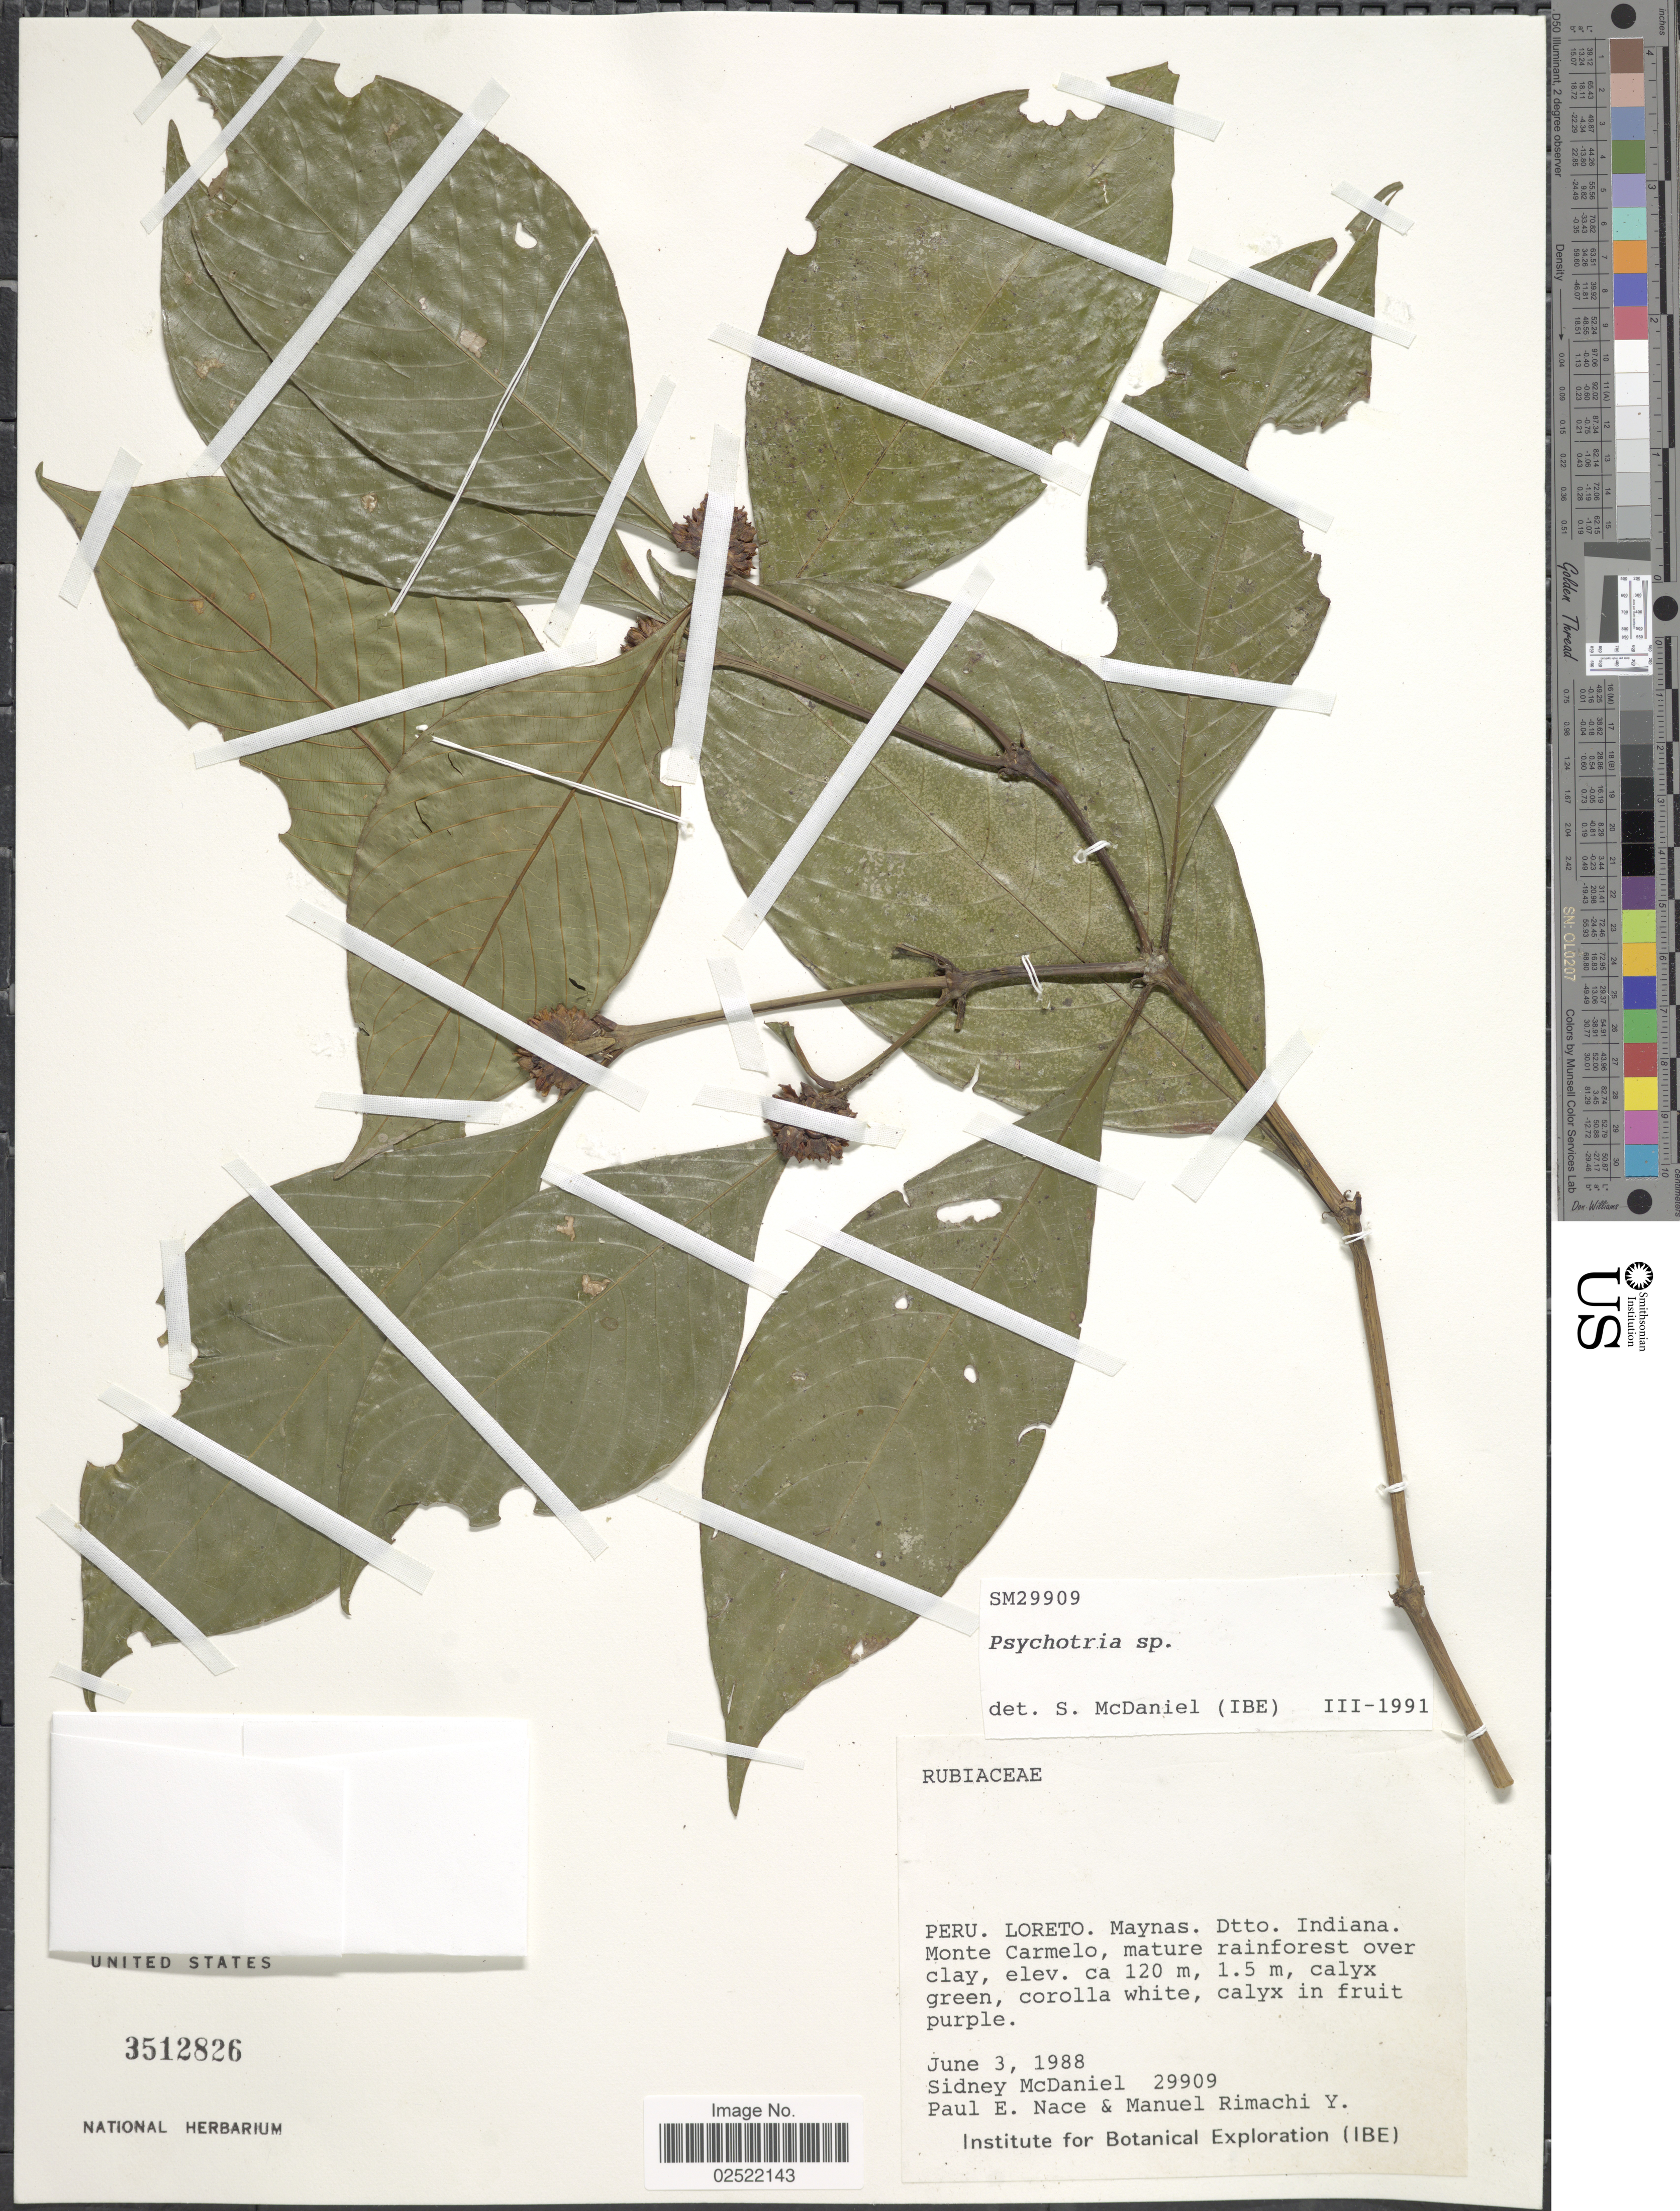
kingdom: Plantae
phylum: Tracheophyta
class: Magnoliopsida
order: Gentianales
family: Rubiaceae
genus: Psychotria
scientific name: Psychotria sp.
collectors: S. McDaniel, P. Nace & M. Rimachi Y.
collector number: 29909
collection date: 1988-06-03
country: Peru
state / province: Loreto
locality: Peru. Loreto. Maynas. Dtto. Indiana. Monte Carmelo, mature rainforest over clay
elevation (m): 120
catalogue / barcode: US 3512826